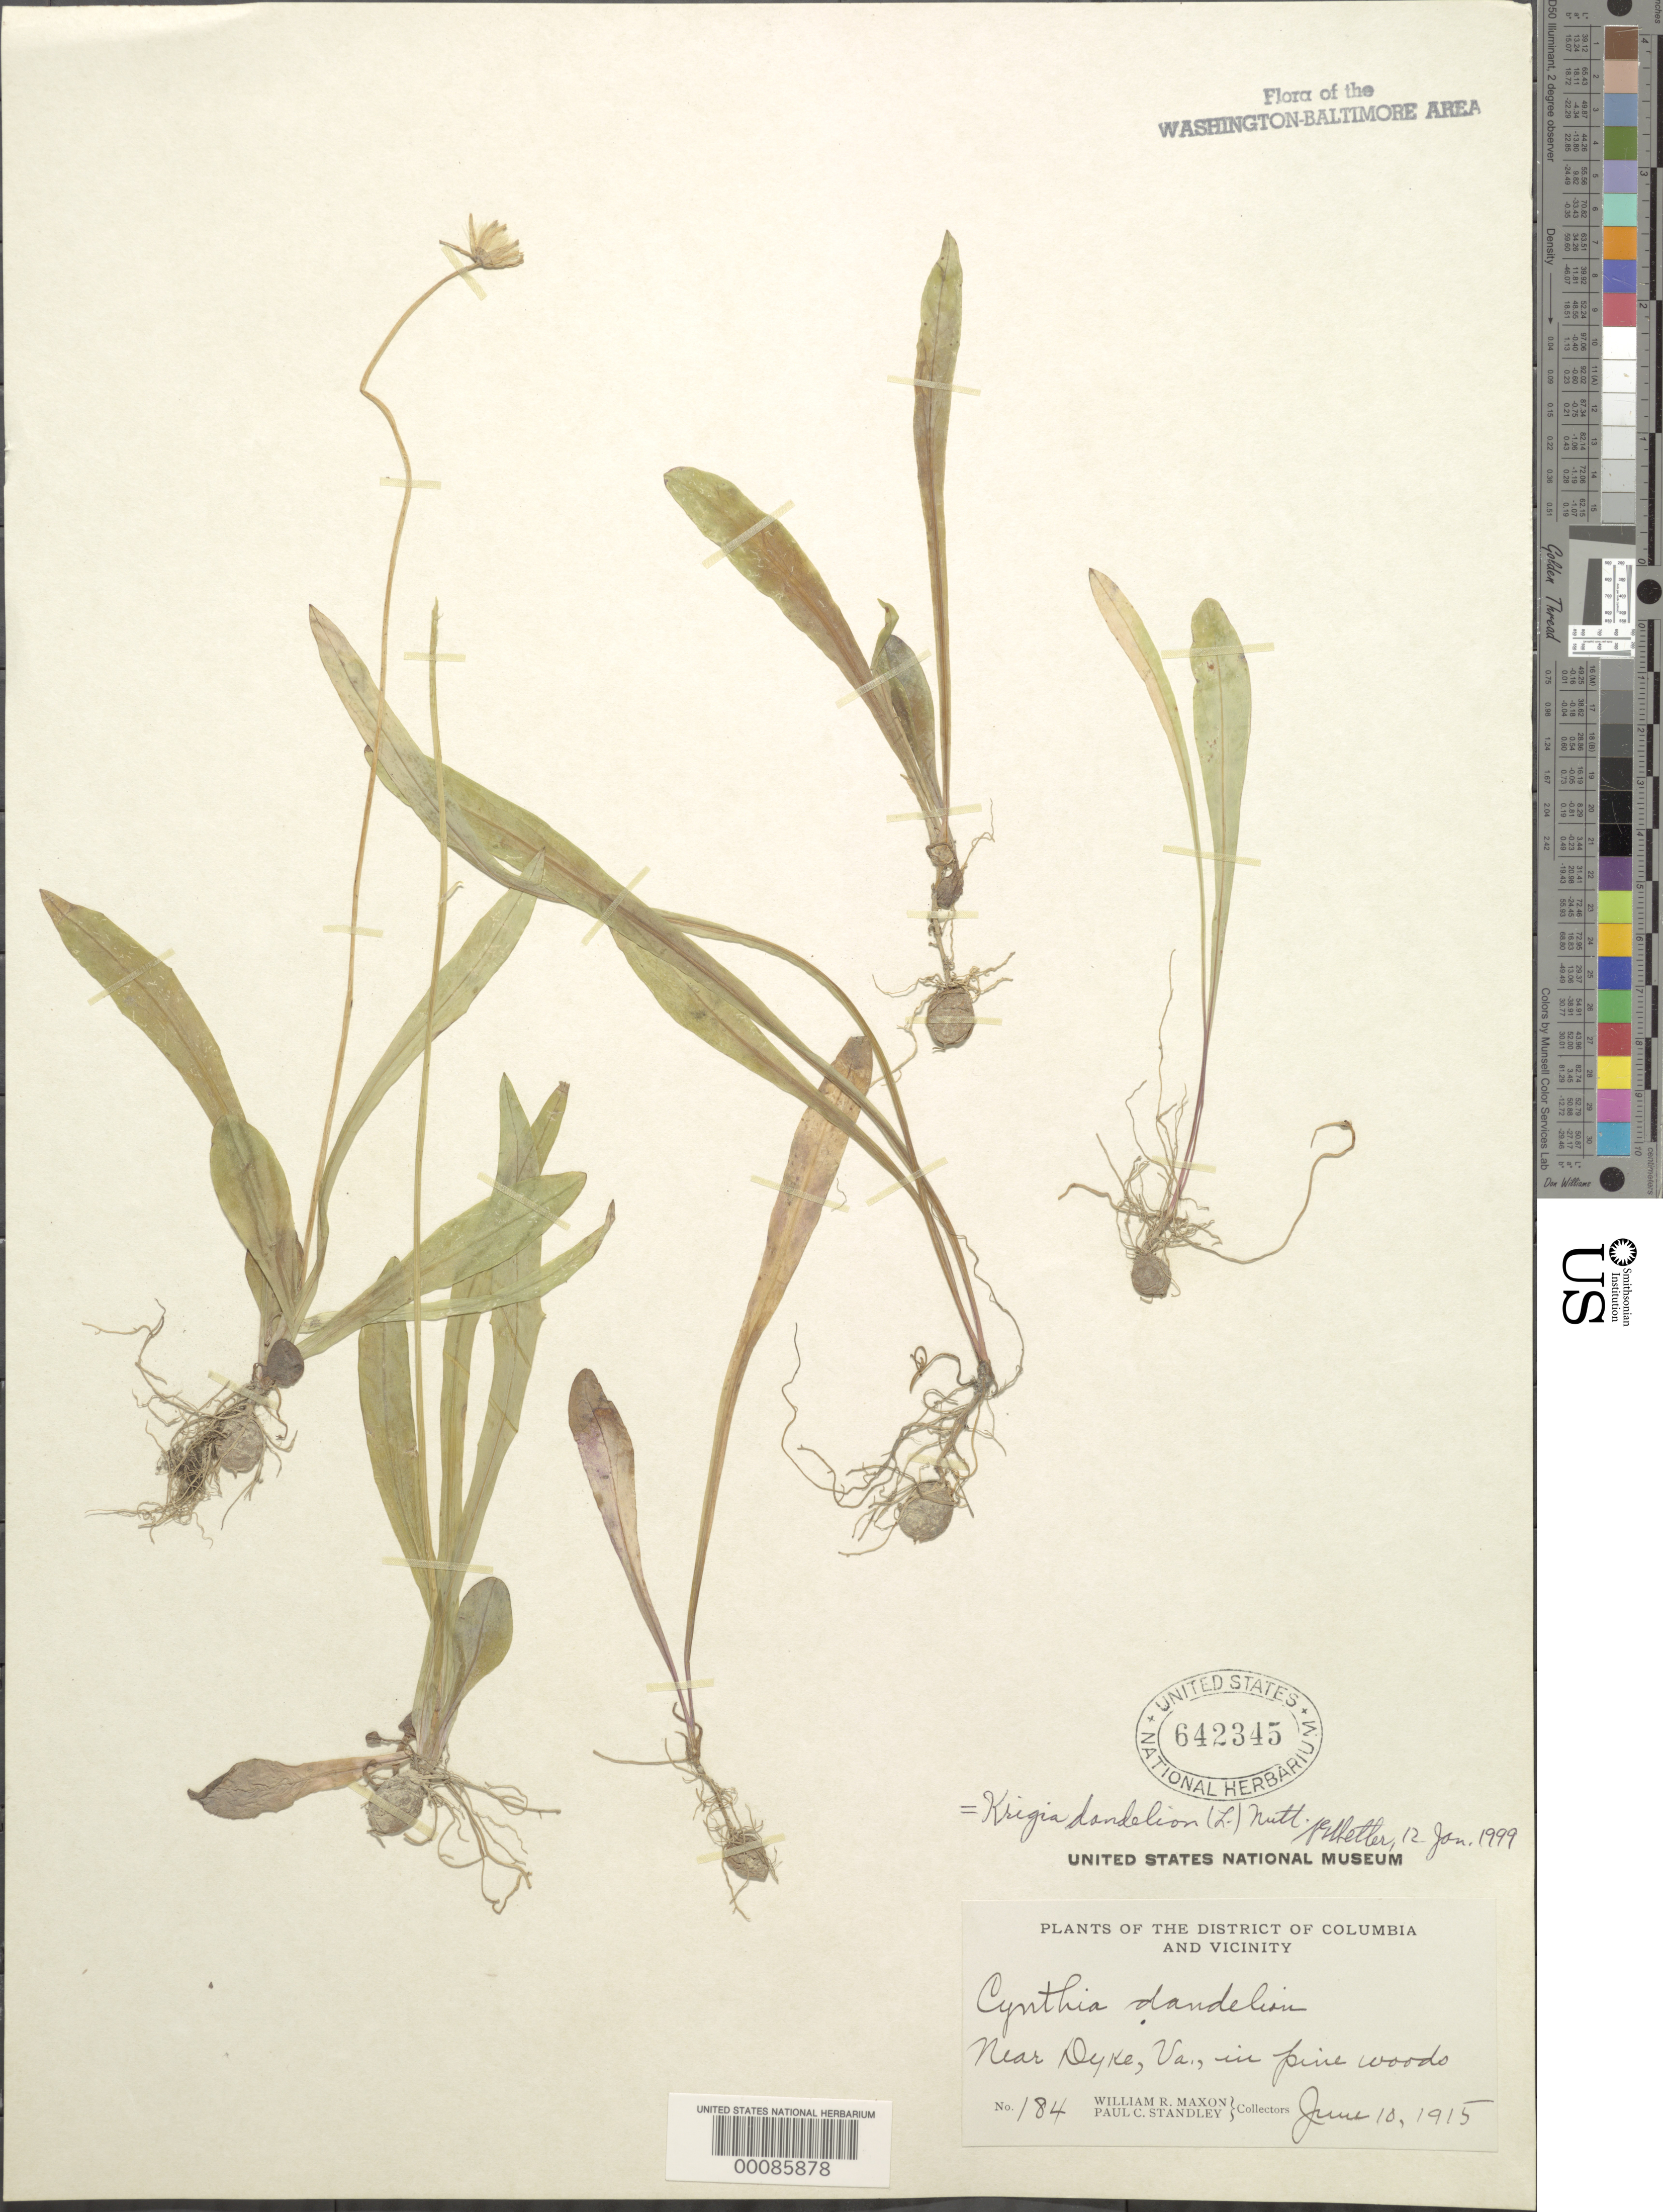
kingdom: Plantae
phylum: Tracheophyta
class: Magnoliopsida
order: Asterales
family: Asteraceae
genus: Krigia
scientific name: Krigia dandelion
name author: (L.) Nutt.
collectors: W. R. Maxon & P. C. Standley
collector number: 184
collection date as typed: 10 Jun 1915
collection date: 1915-06-10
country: United States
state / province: Virginia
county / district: Fairfax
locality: Near Dyke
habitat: Pine woods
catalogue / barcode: US 642345